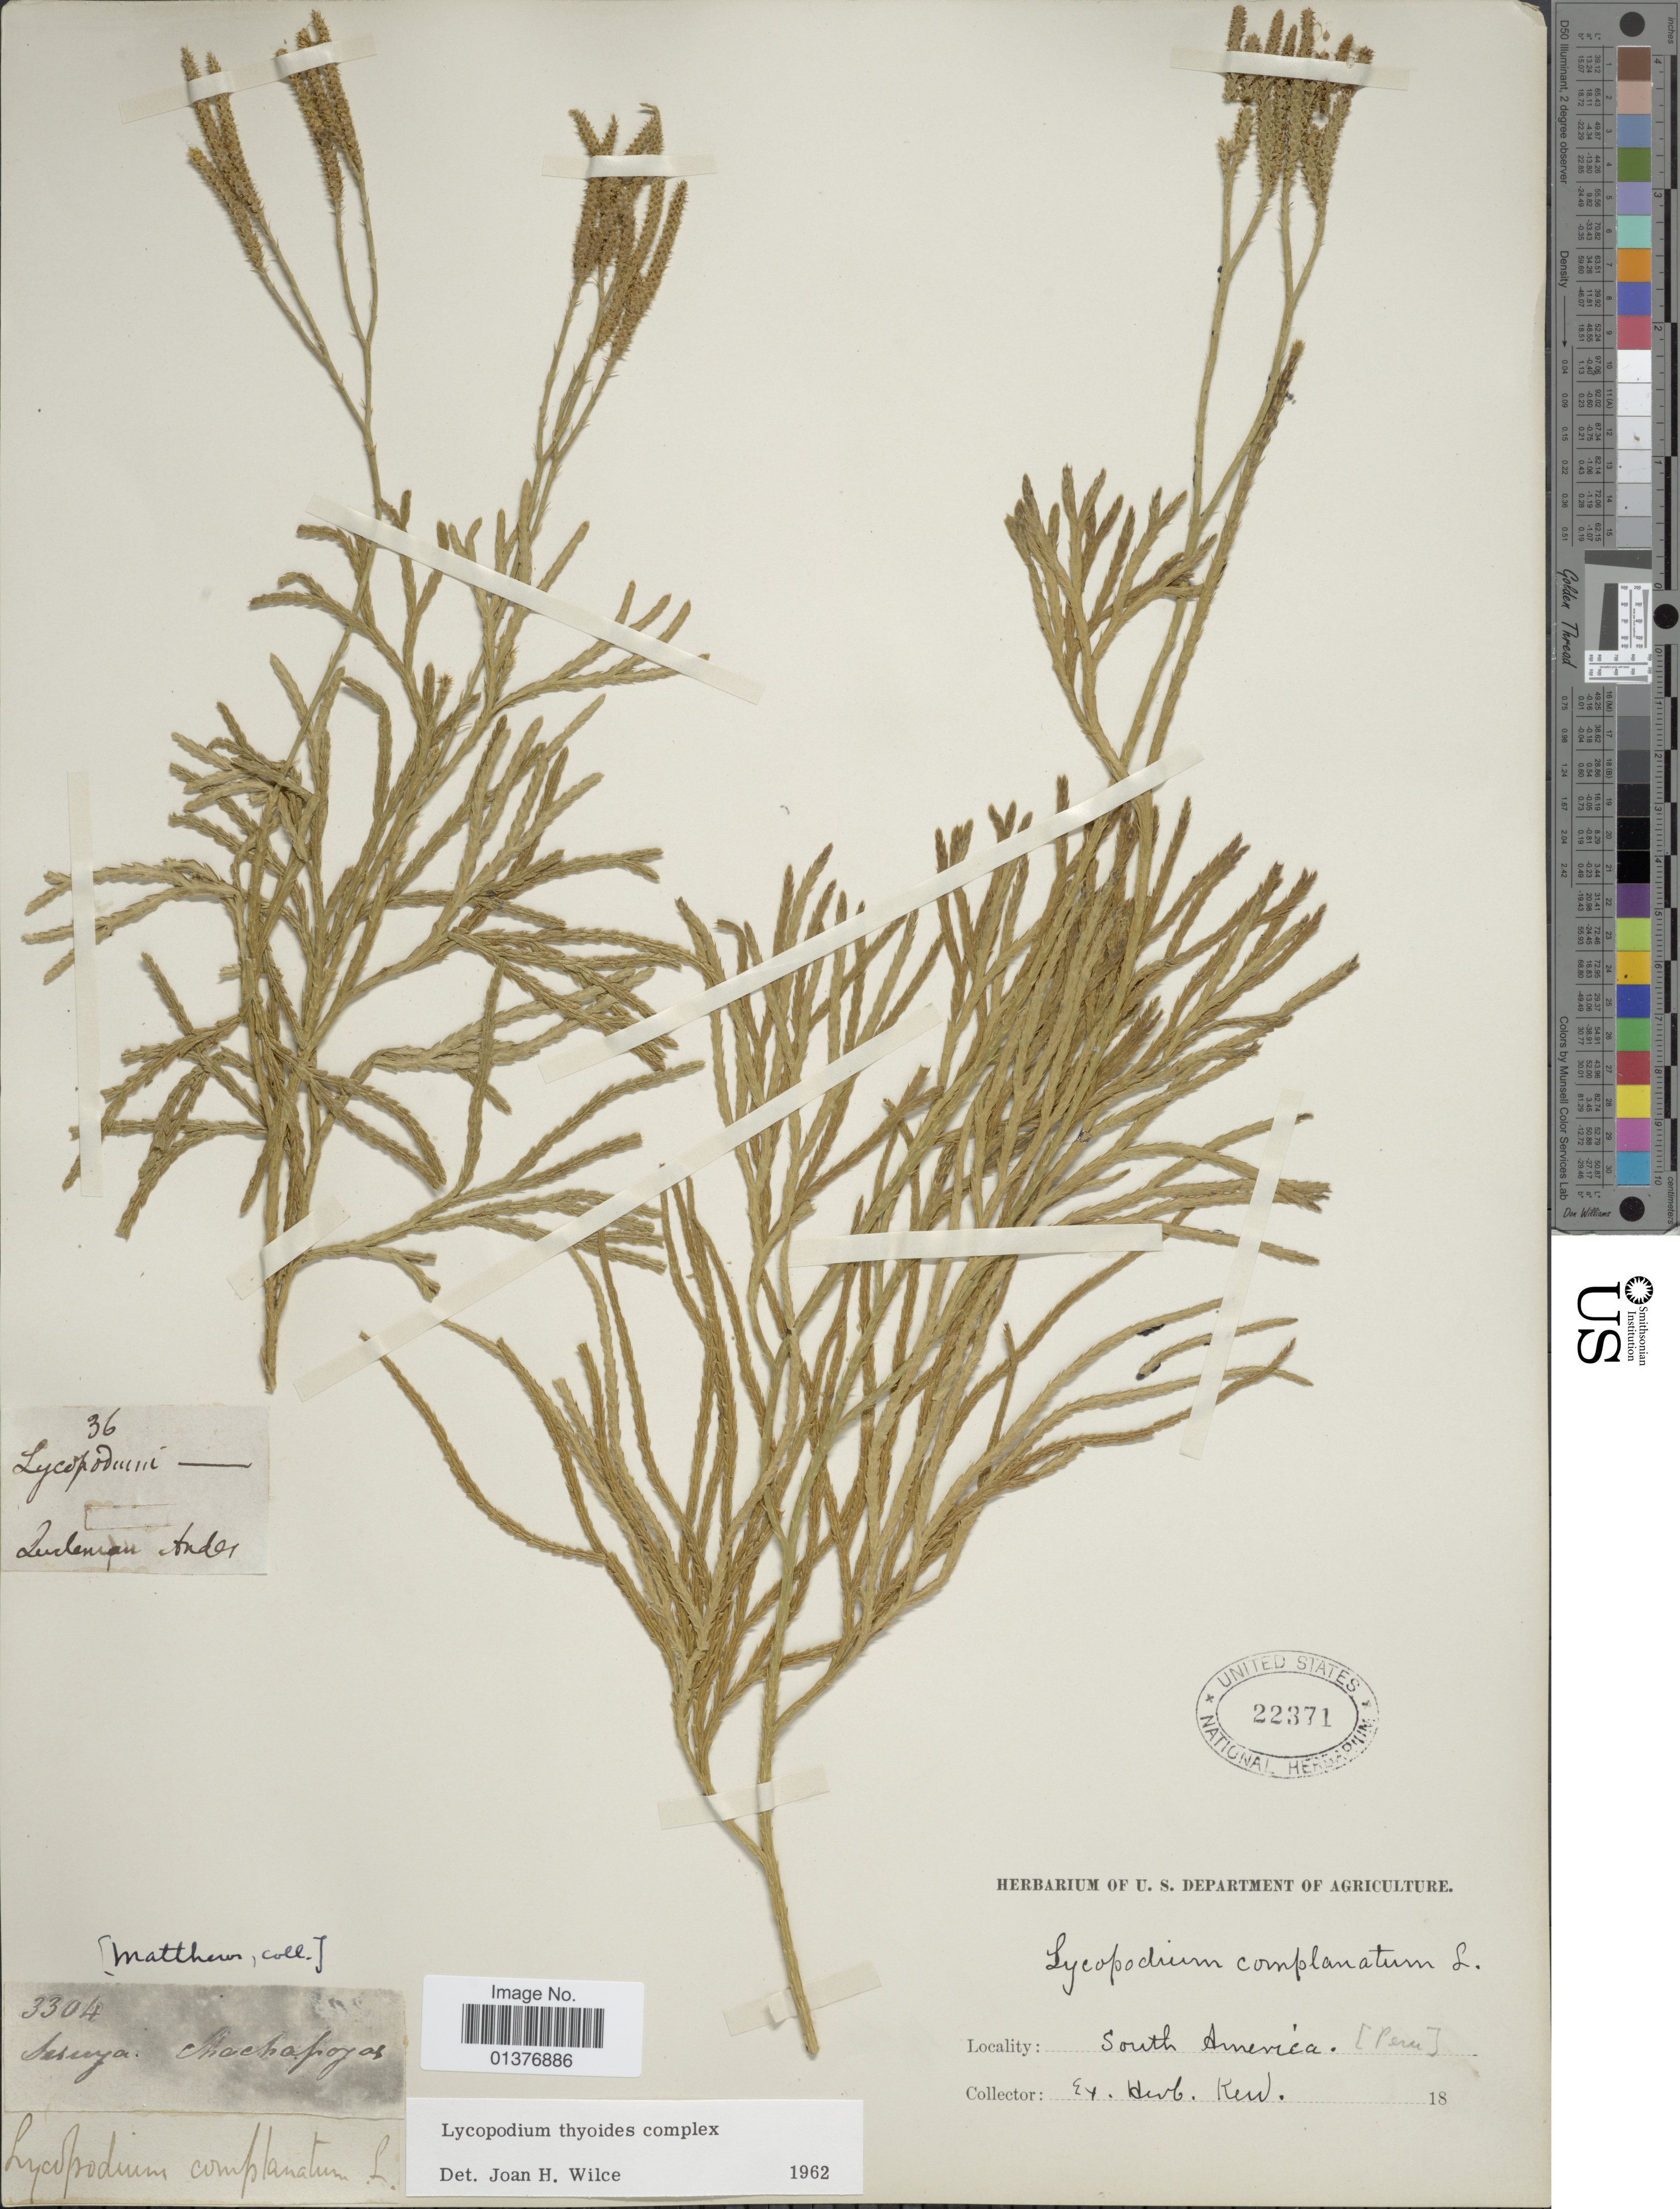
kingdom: Plantae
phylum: Tracheophyta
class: Lycopodiopsida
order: Lycopodiales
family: Lycopodiaceae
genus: Diphasiastrum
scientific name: Diphasiastrum thyoides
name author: (Humb. & Bonpl. ex Willd.) Holub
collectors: ex Herb. Kew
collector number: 36?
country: Peru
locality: South America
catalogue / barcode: US 22371